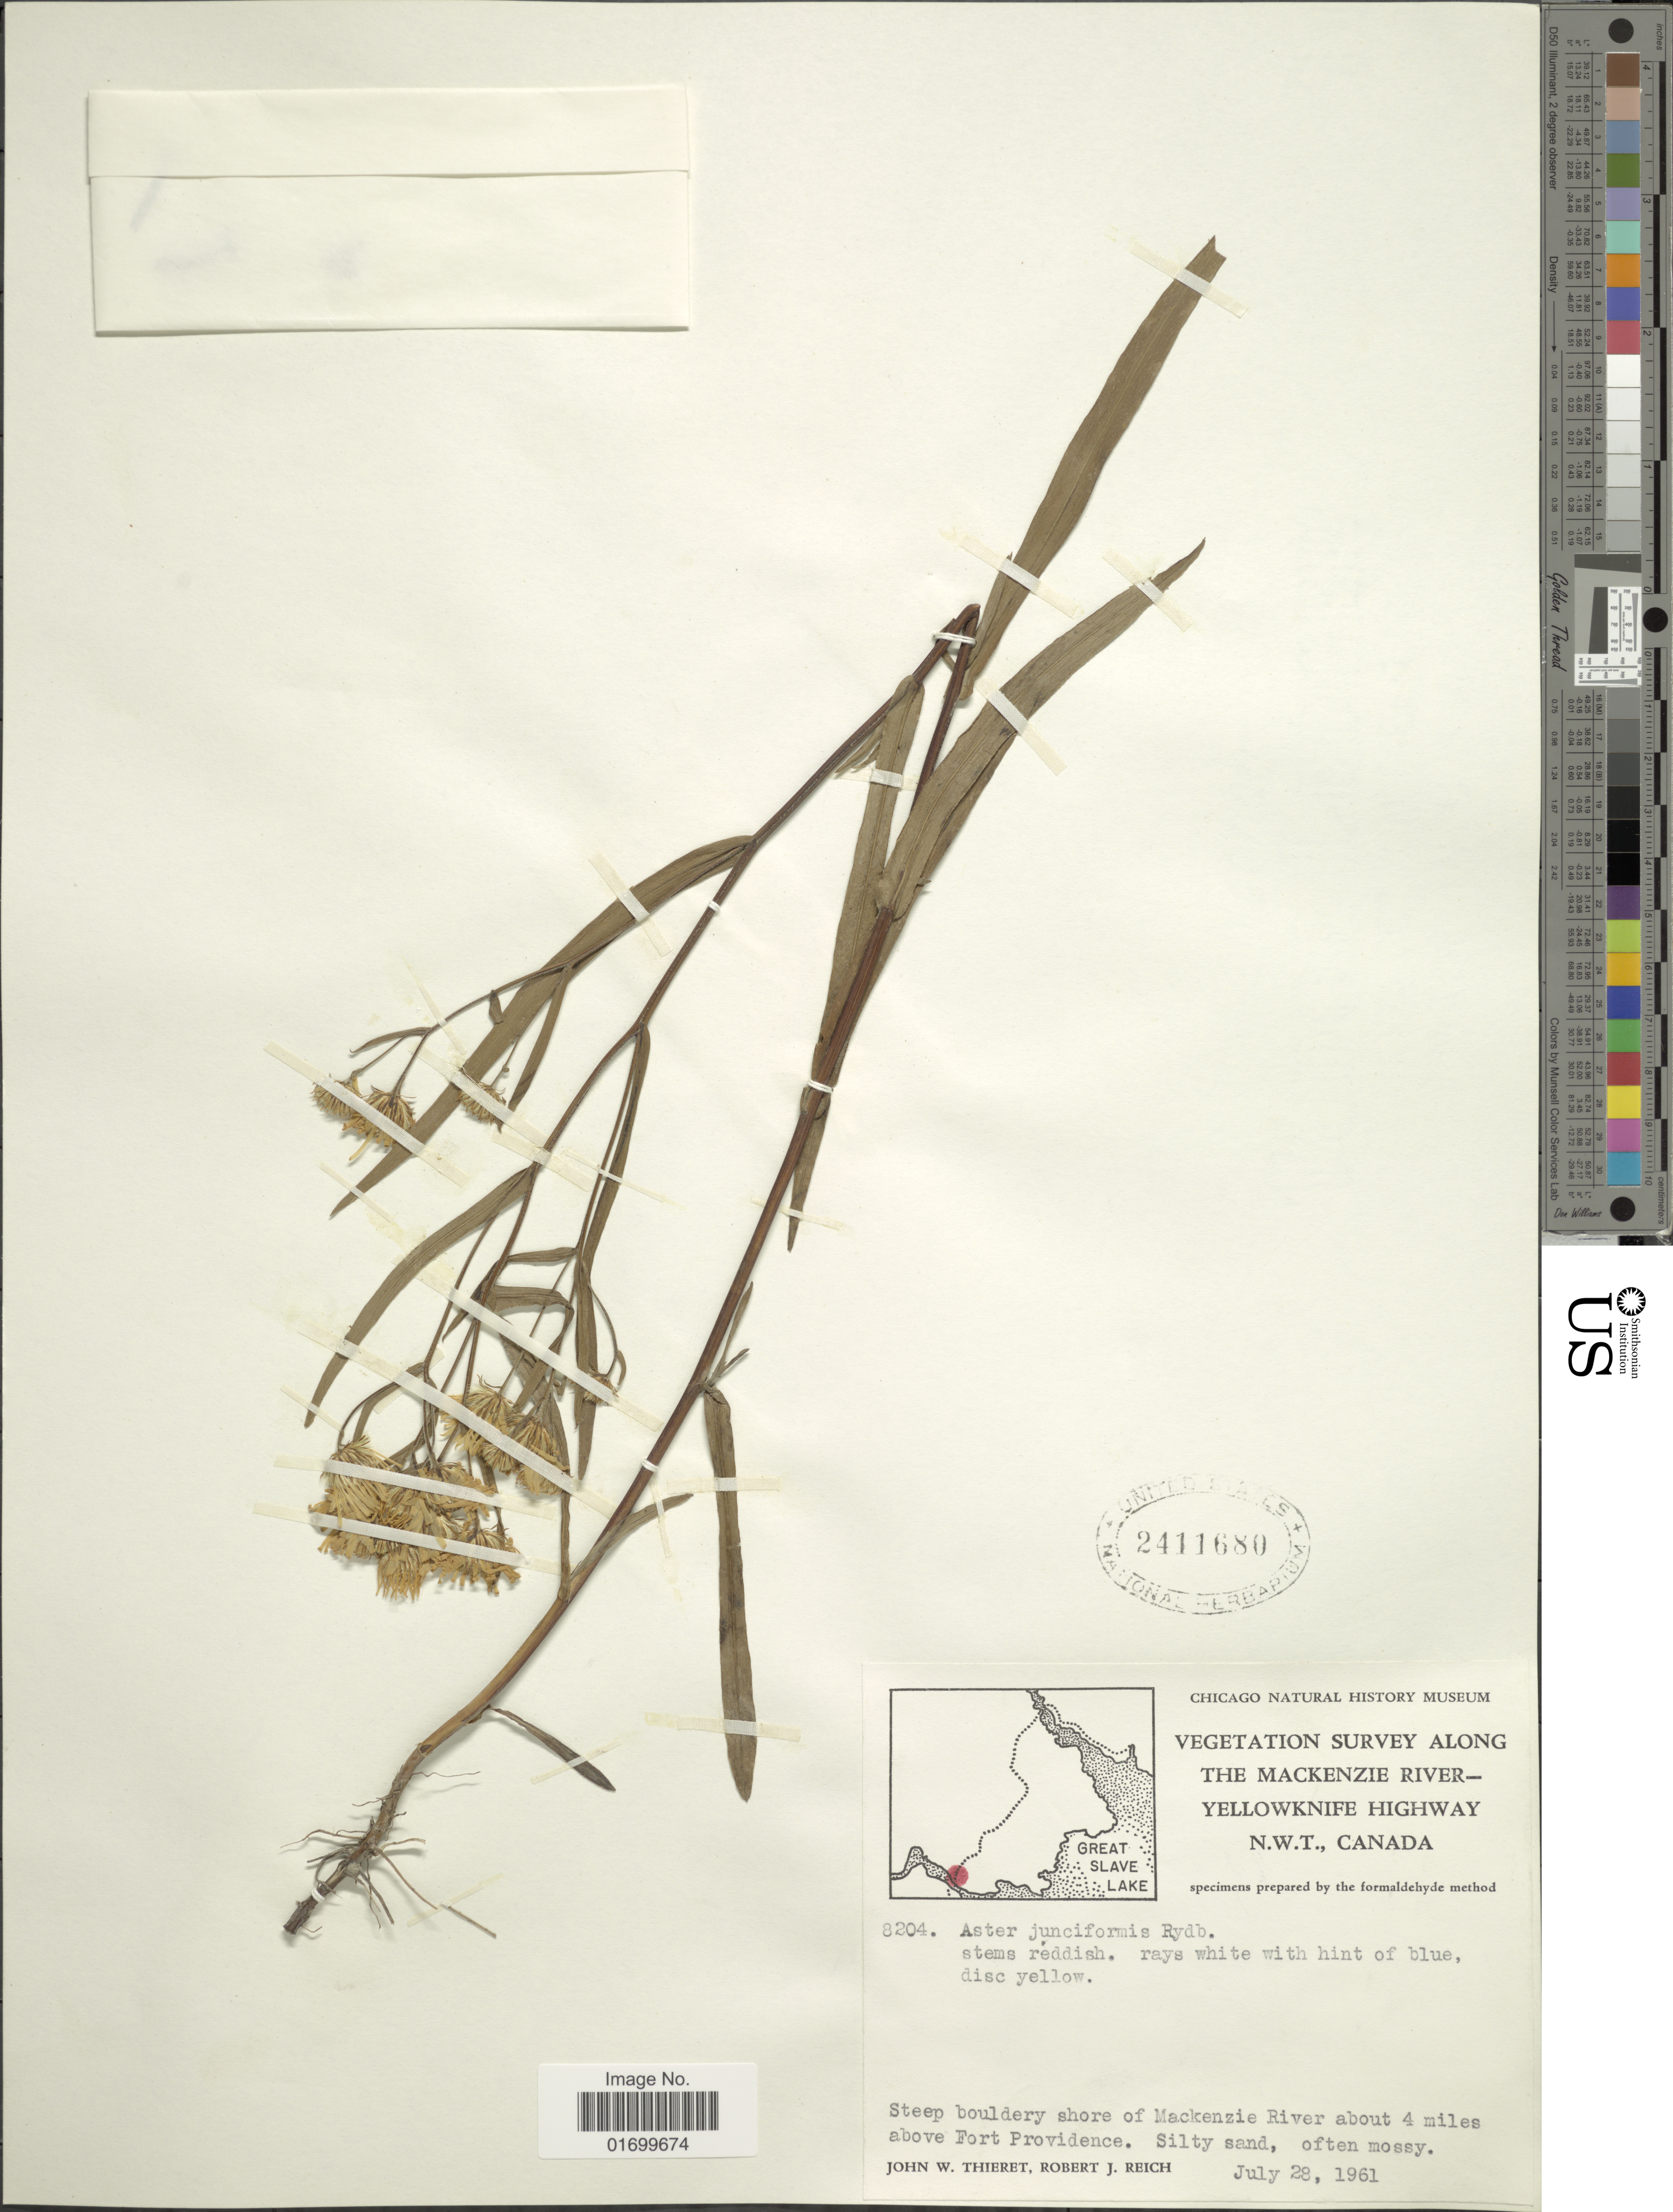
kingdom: Plantae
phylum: Tracheophyta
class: Magnoliopsida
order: Asterales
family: Asteraceae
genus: Symphyotrichum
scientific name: Symphyotrichum boreale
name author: (Torr. & A. Gray) Á. Löve & D. Löve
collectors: J. W. Thieret & R. Reich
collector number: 8204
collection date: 1961-07-28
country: Canada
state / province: Northwest Territories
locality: Mackenzie River-Yellowknife Highway N.W.T., steep bouldery shore of Mackenzie River about 4 miles above Fort Providence.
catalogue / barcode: US 2411680